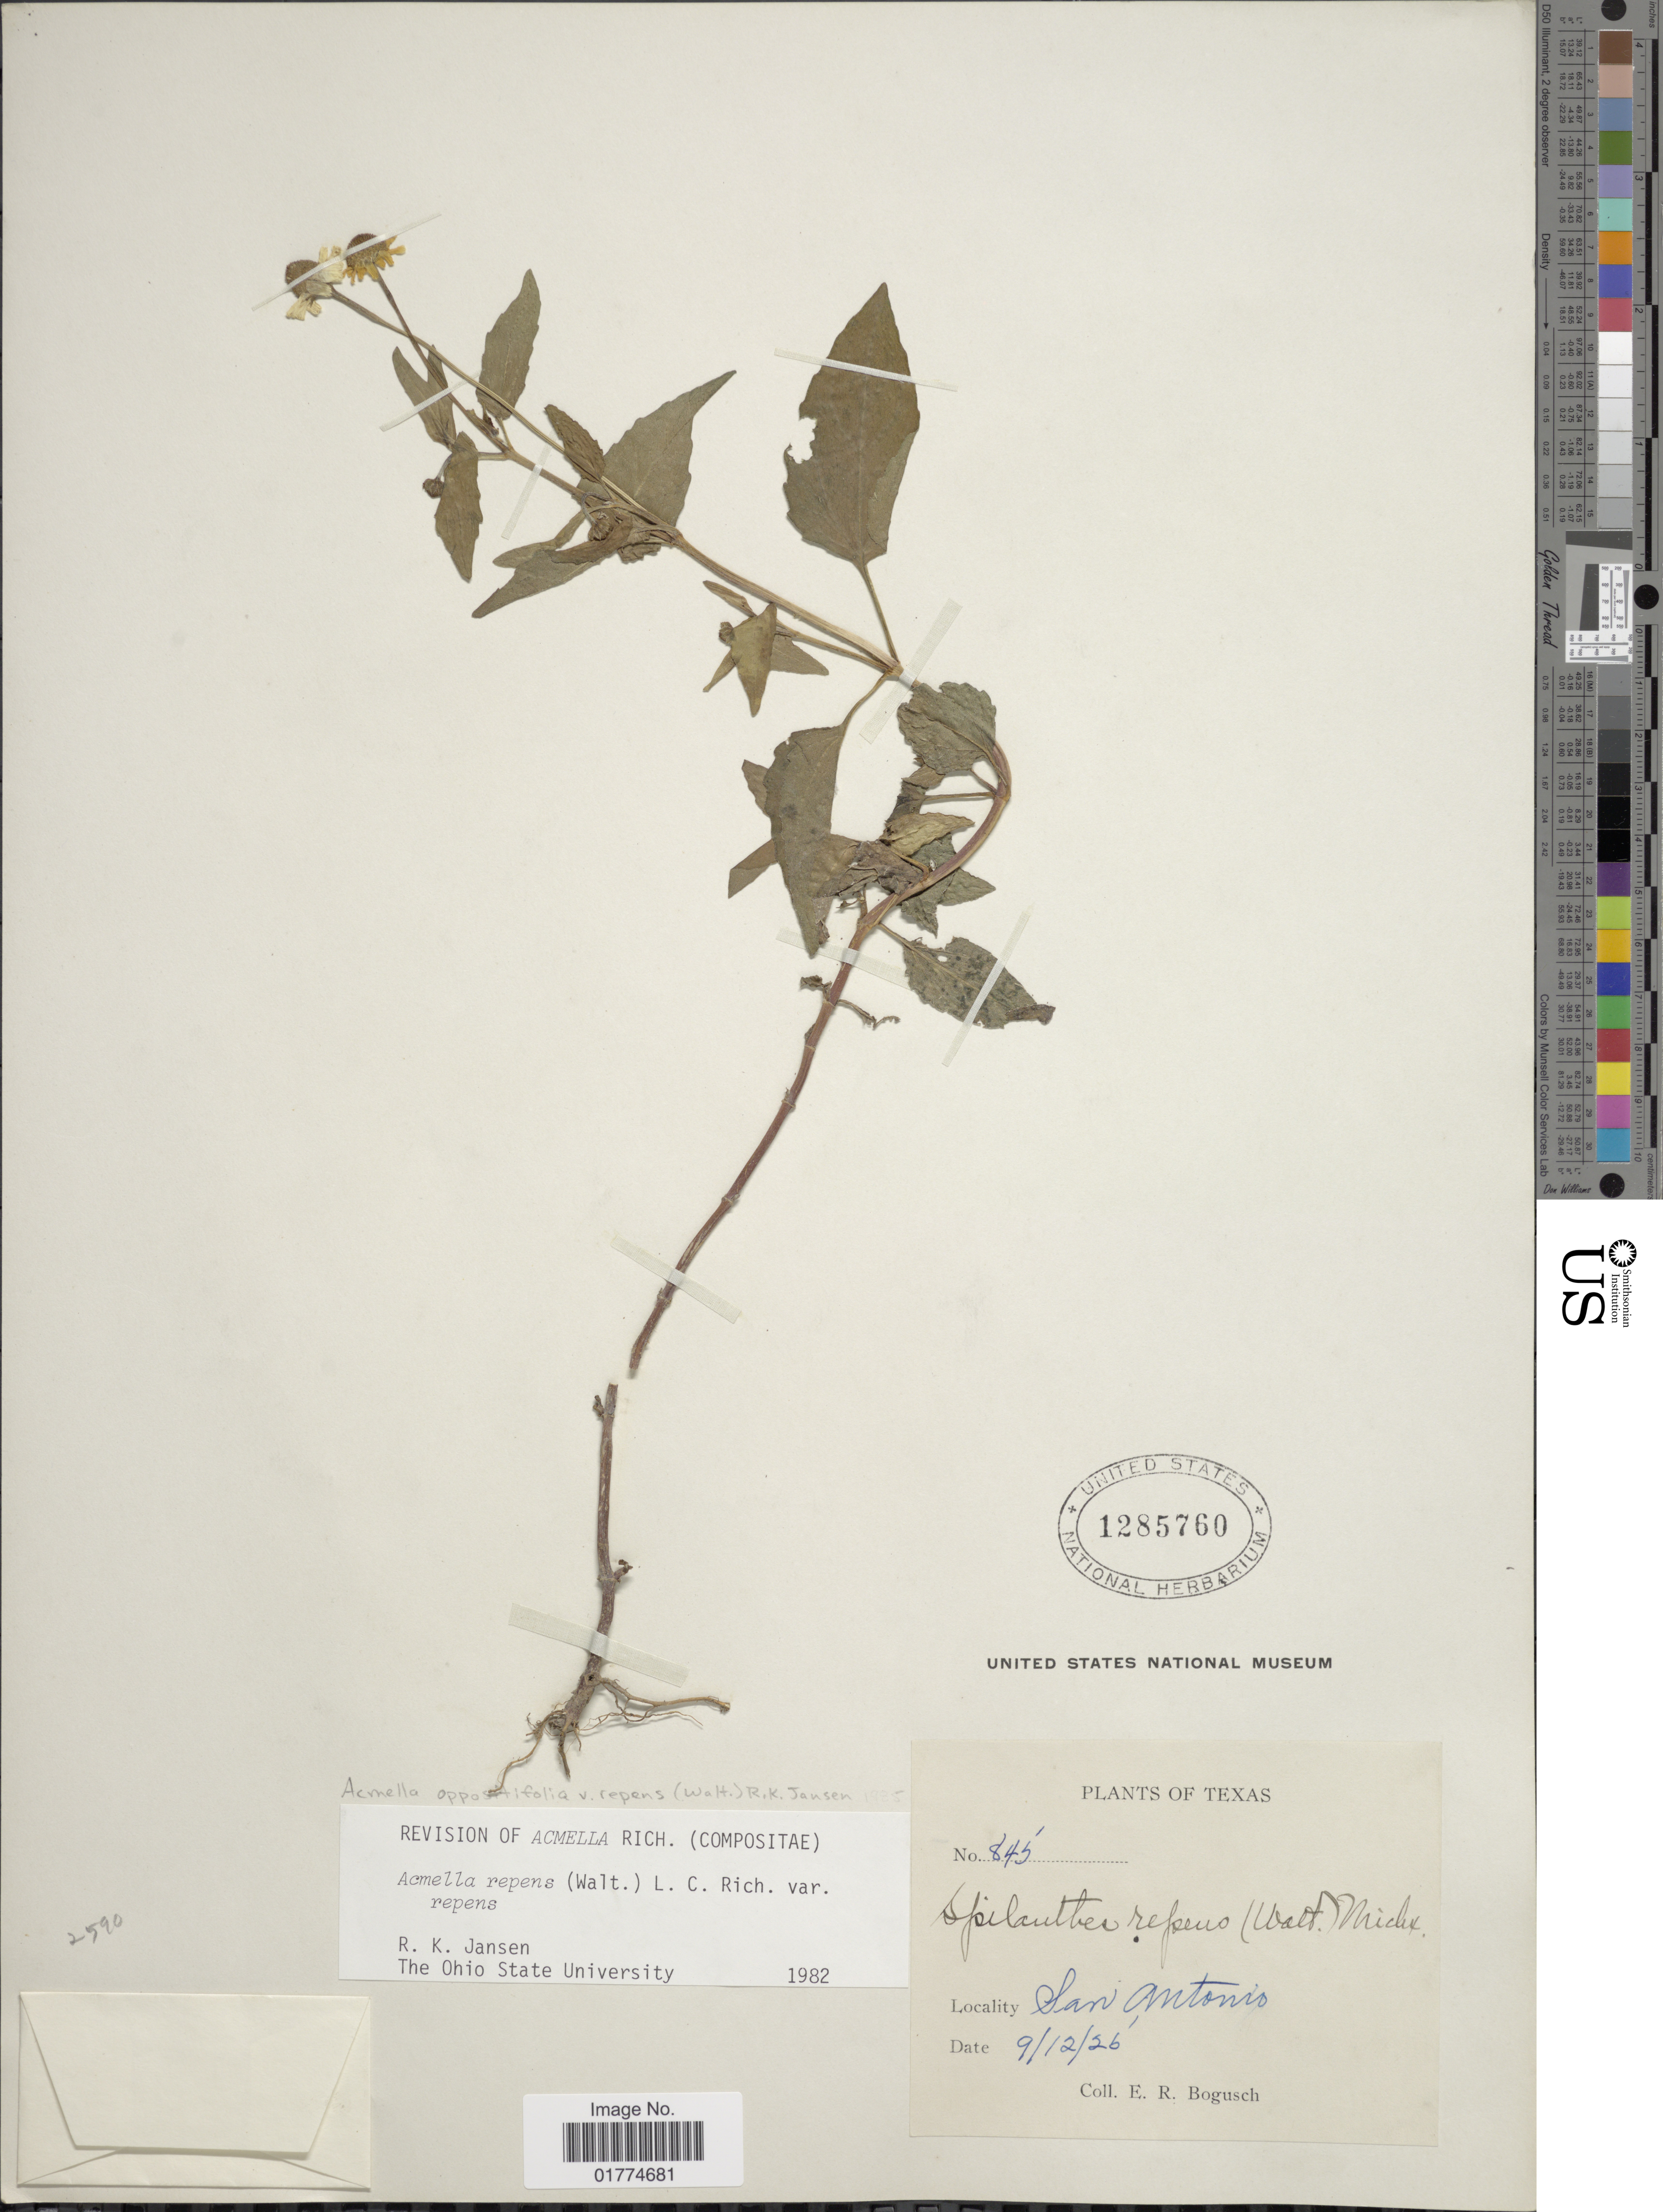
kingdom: Plantae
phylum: Tracheophyta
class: Magnoliopsida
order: Asterales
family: Asteraceae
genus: Acmella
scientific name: Acmella oppositifolia var. repens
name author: (Walter) R.K. Jansen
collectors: E. Bogusch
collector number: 845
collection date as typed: Transcribed d/m/y: 12/9/26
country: United States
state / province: Texas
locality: San Antonio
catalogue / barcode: US 1285760